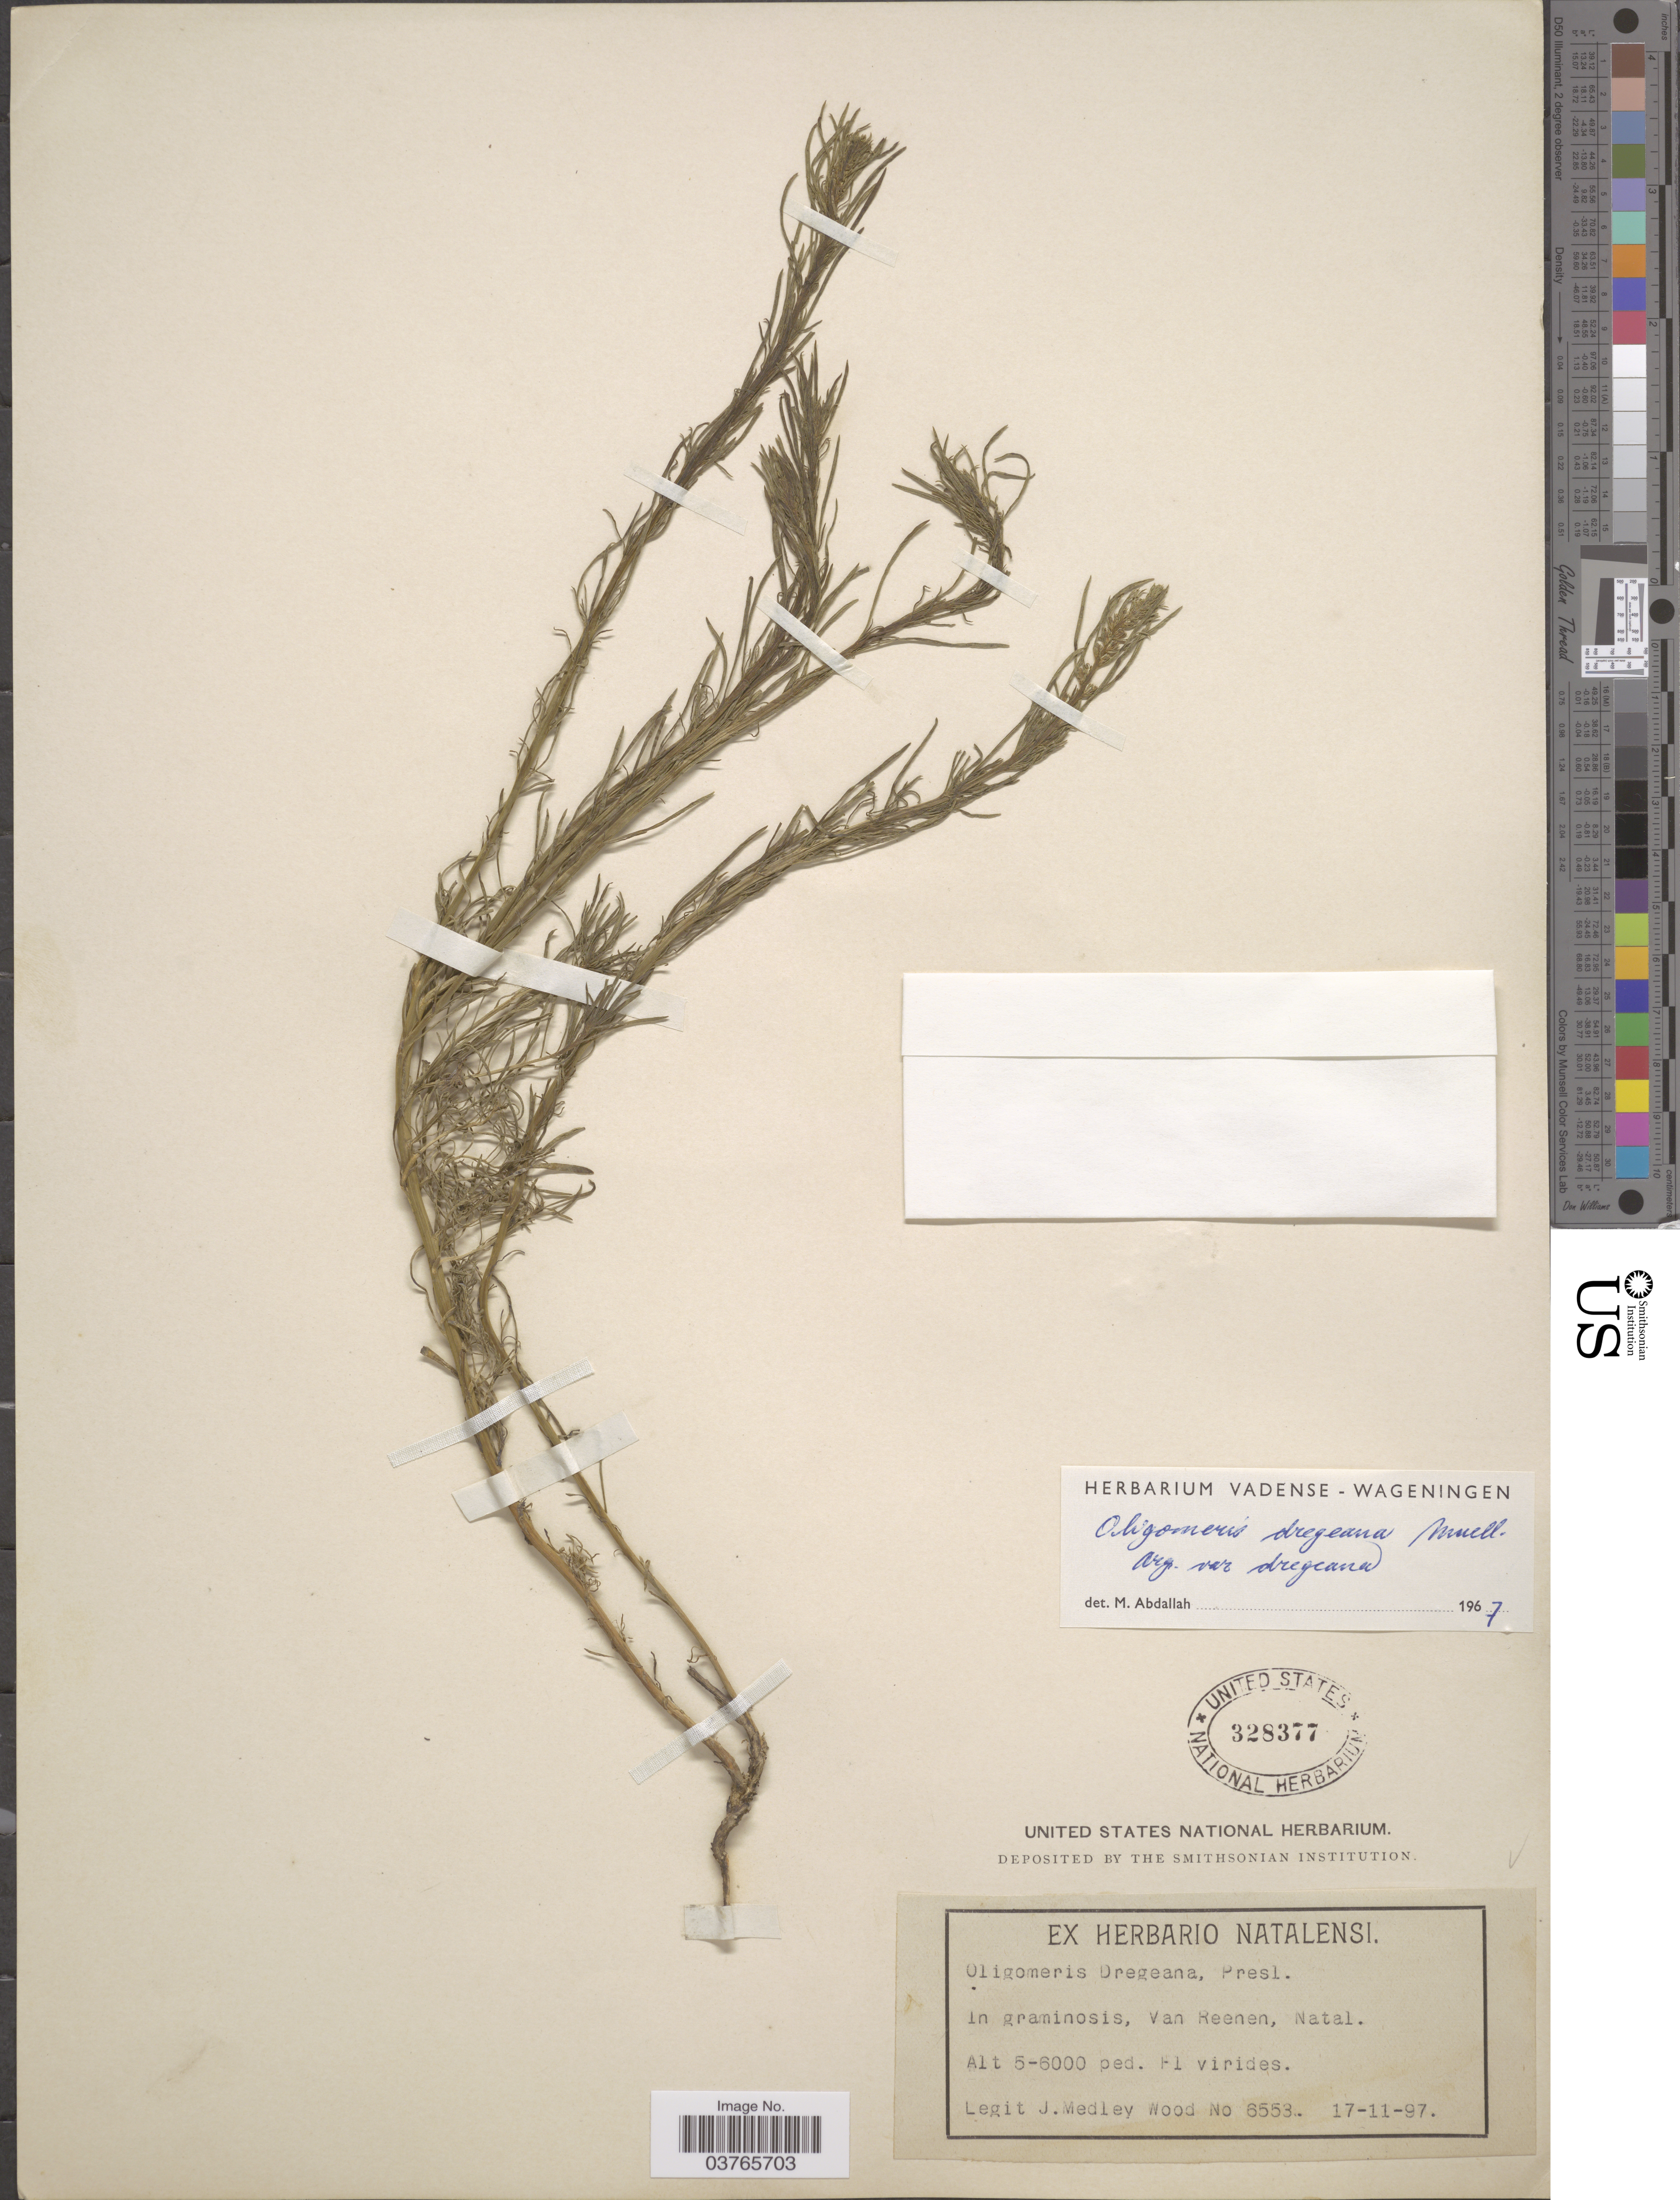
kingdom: Plantae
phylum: Tracheophyta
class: Magnoliopsida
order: Brassicales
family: Resedaceae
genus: Oligomeris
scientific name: Oligomeris dregeana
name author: (Müll. Arg.) Müll. Arg.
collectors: J. M. Wood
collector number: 6553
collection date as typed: Transcribed d/m/y: 17/11/97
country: South Africa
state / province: KwaZulu-Natal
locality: Van Reenen, Natal.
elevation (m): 1524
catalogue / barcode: US 328377